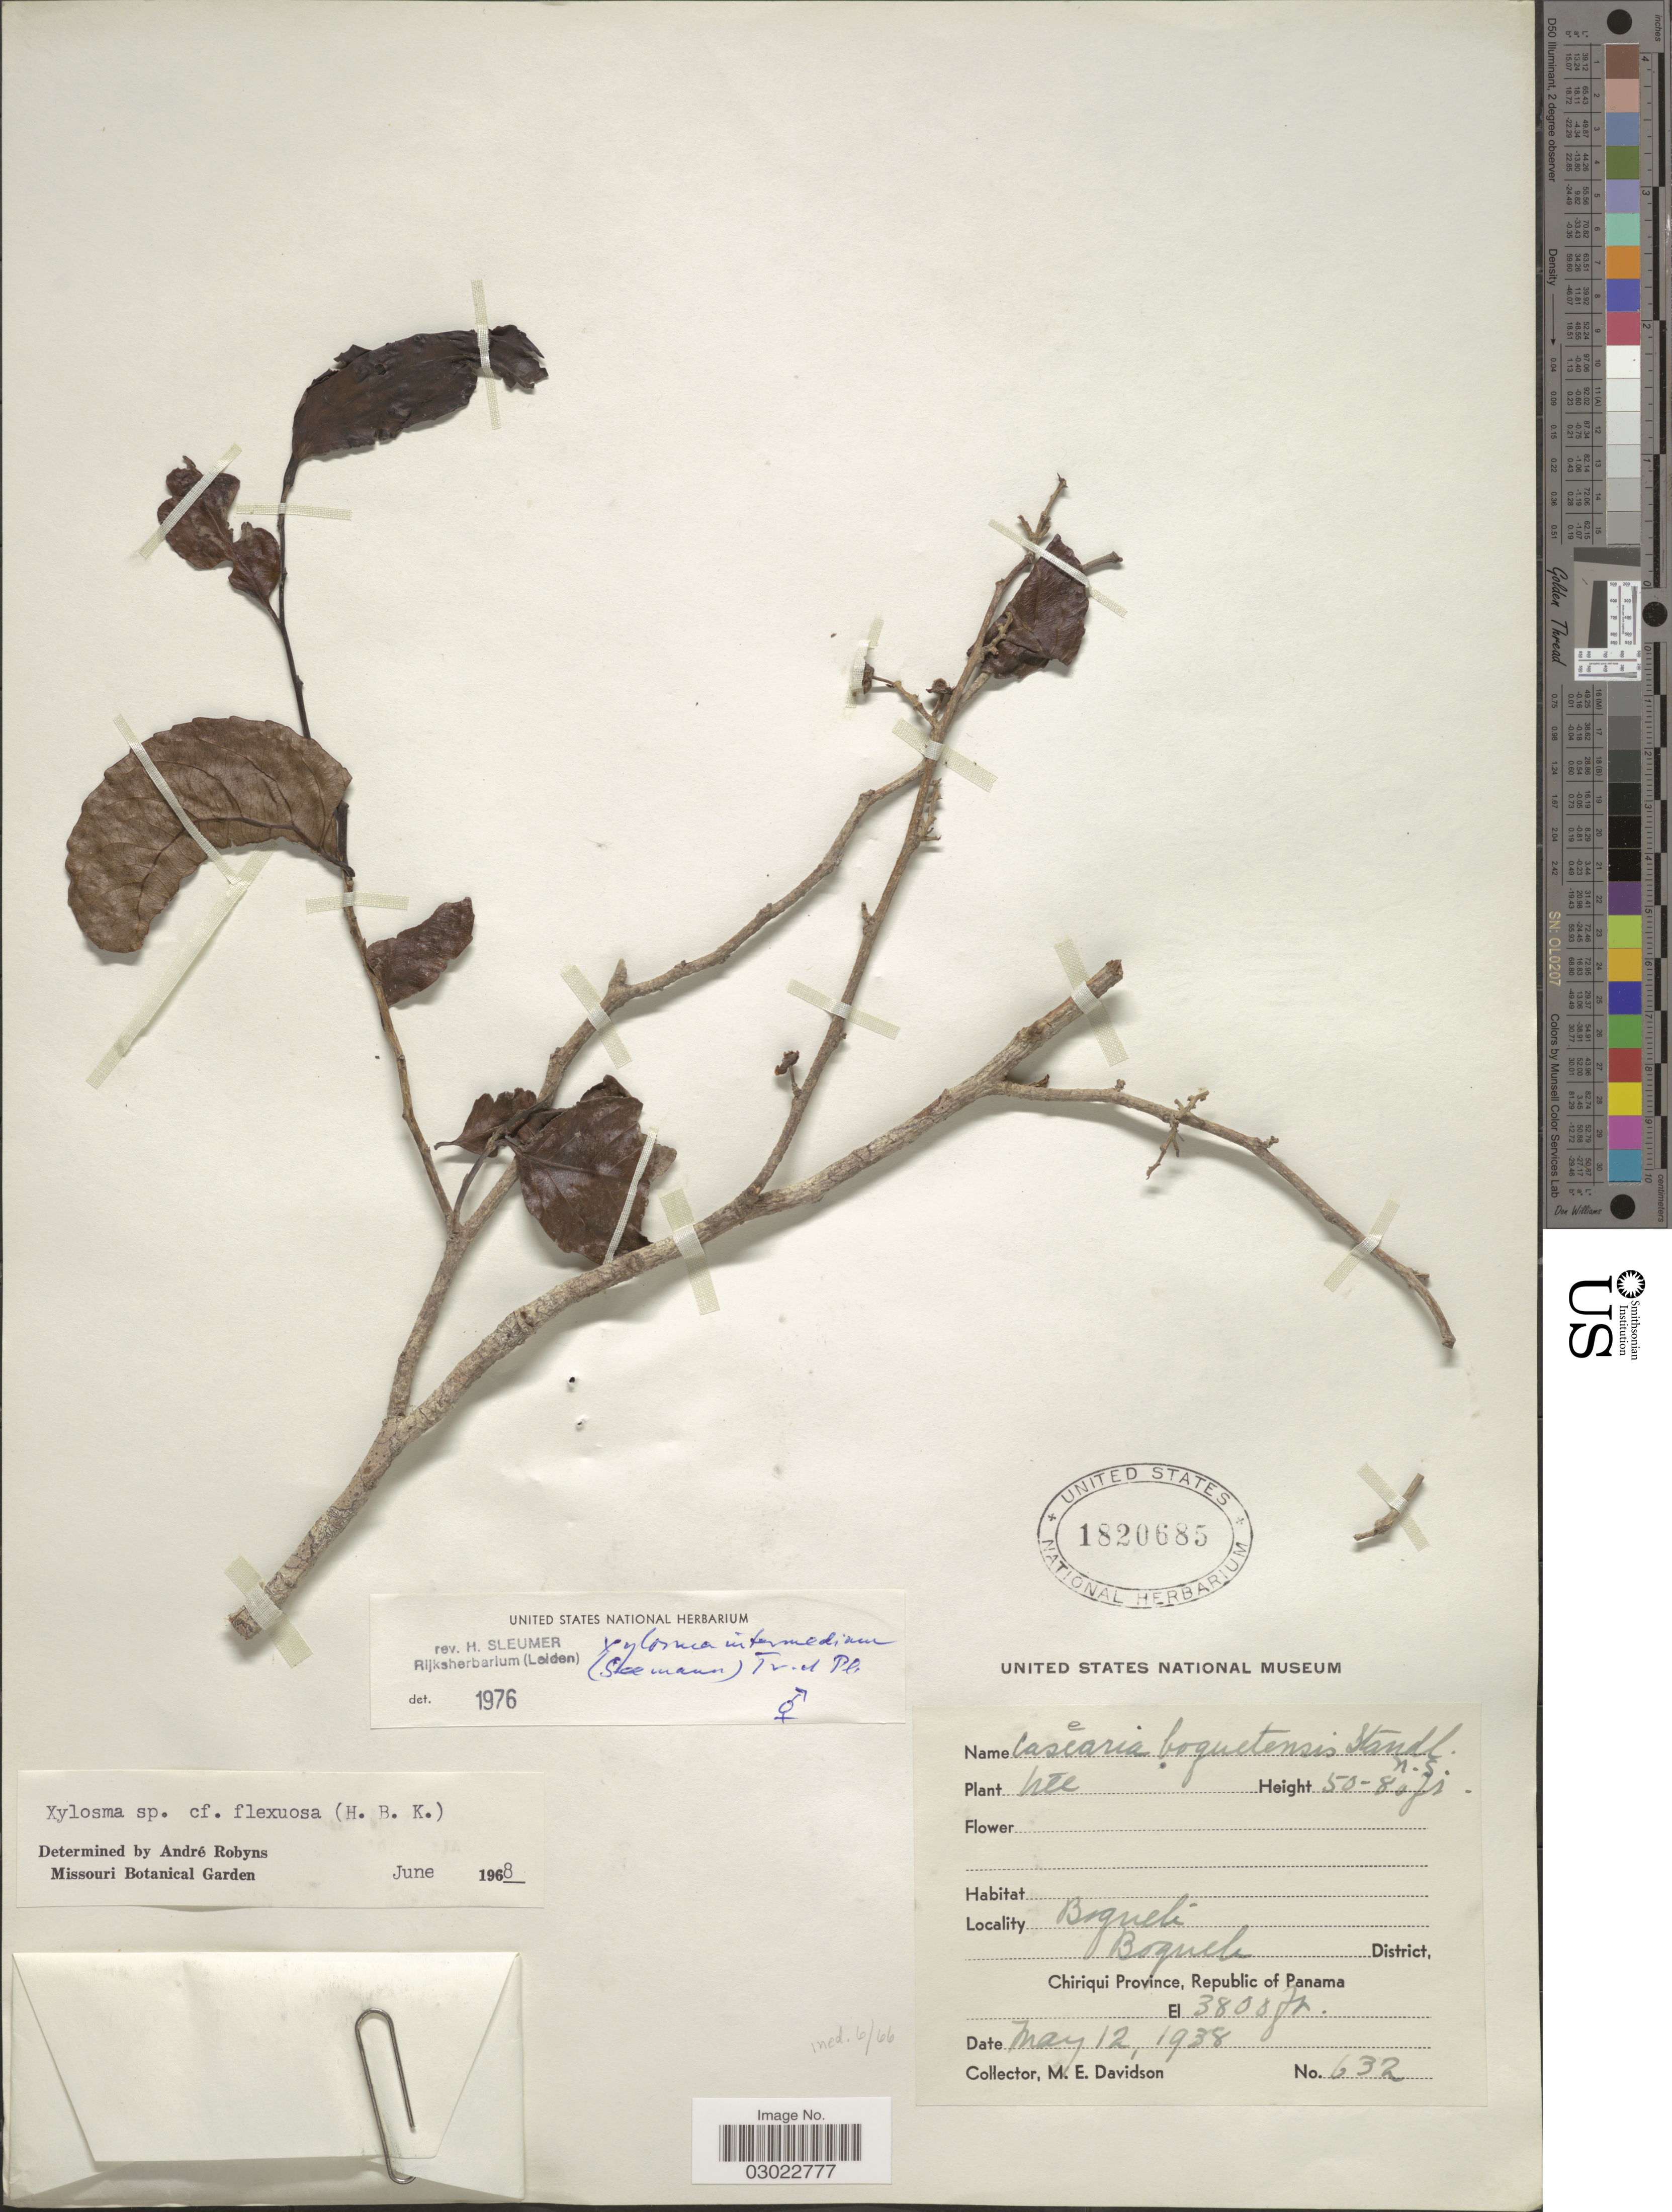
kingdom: Plantae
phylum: Tracheophyta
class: Magnoliopsida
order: Malpighiales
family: Salicaceae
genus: Xylosma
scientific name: Xylosma intermedia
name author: (Seem.) Triana & Planch.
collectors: M. E. Davidson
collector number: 632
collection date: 1938-05-12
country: Panama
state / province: Chiriqui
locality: Boquete, Boquete District.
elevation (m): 1158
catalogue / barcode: US 1820685